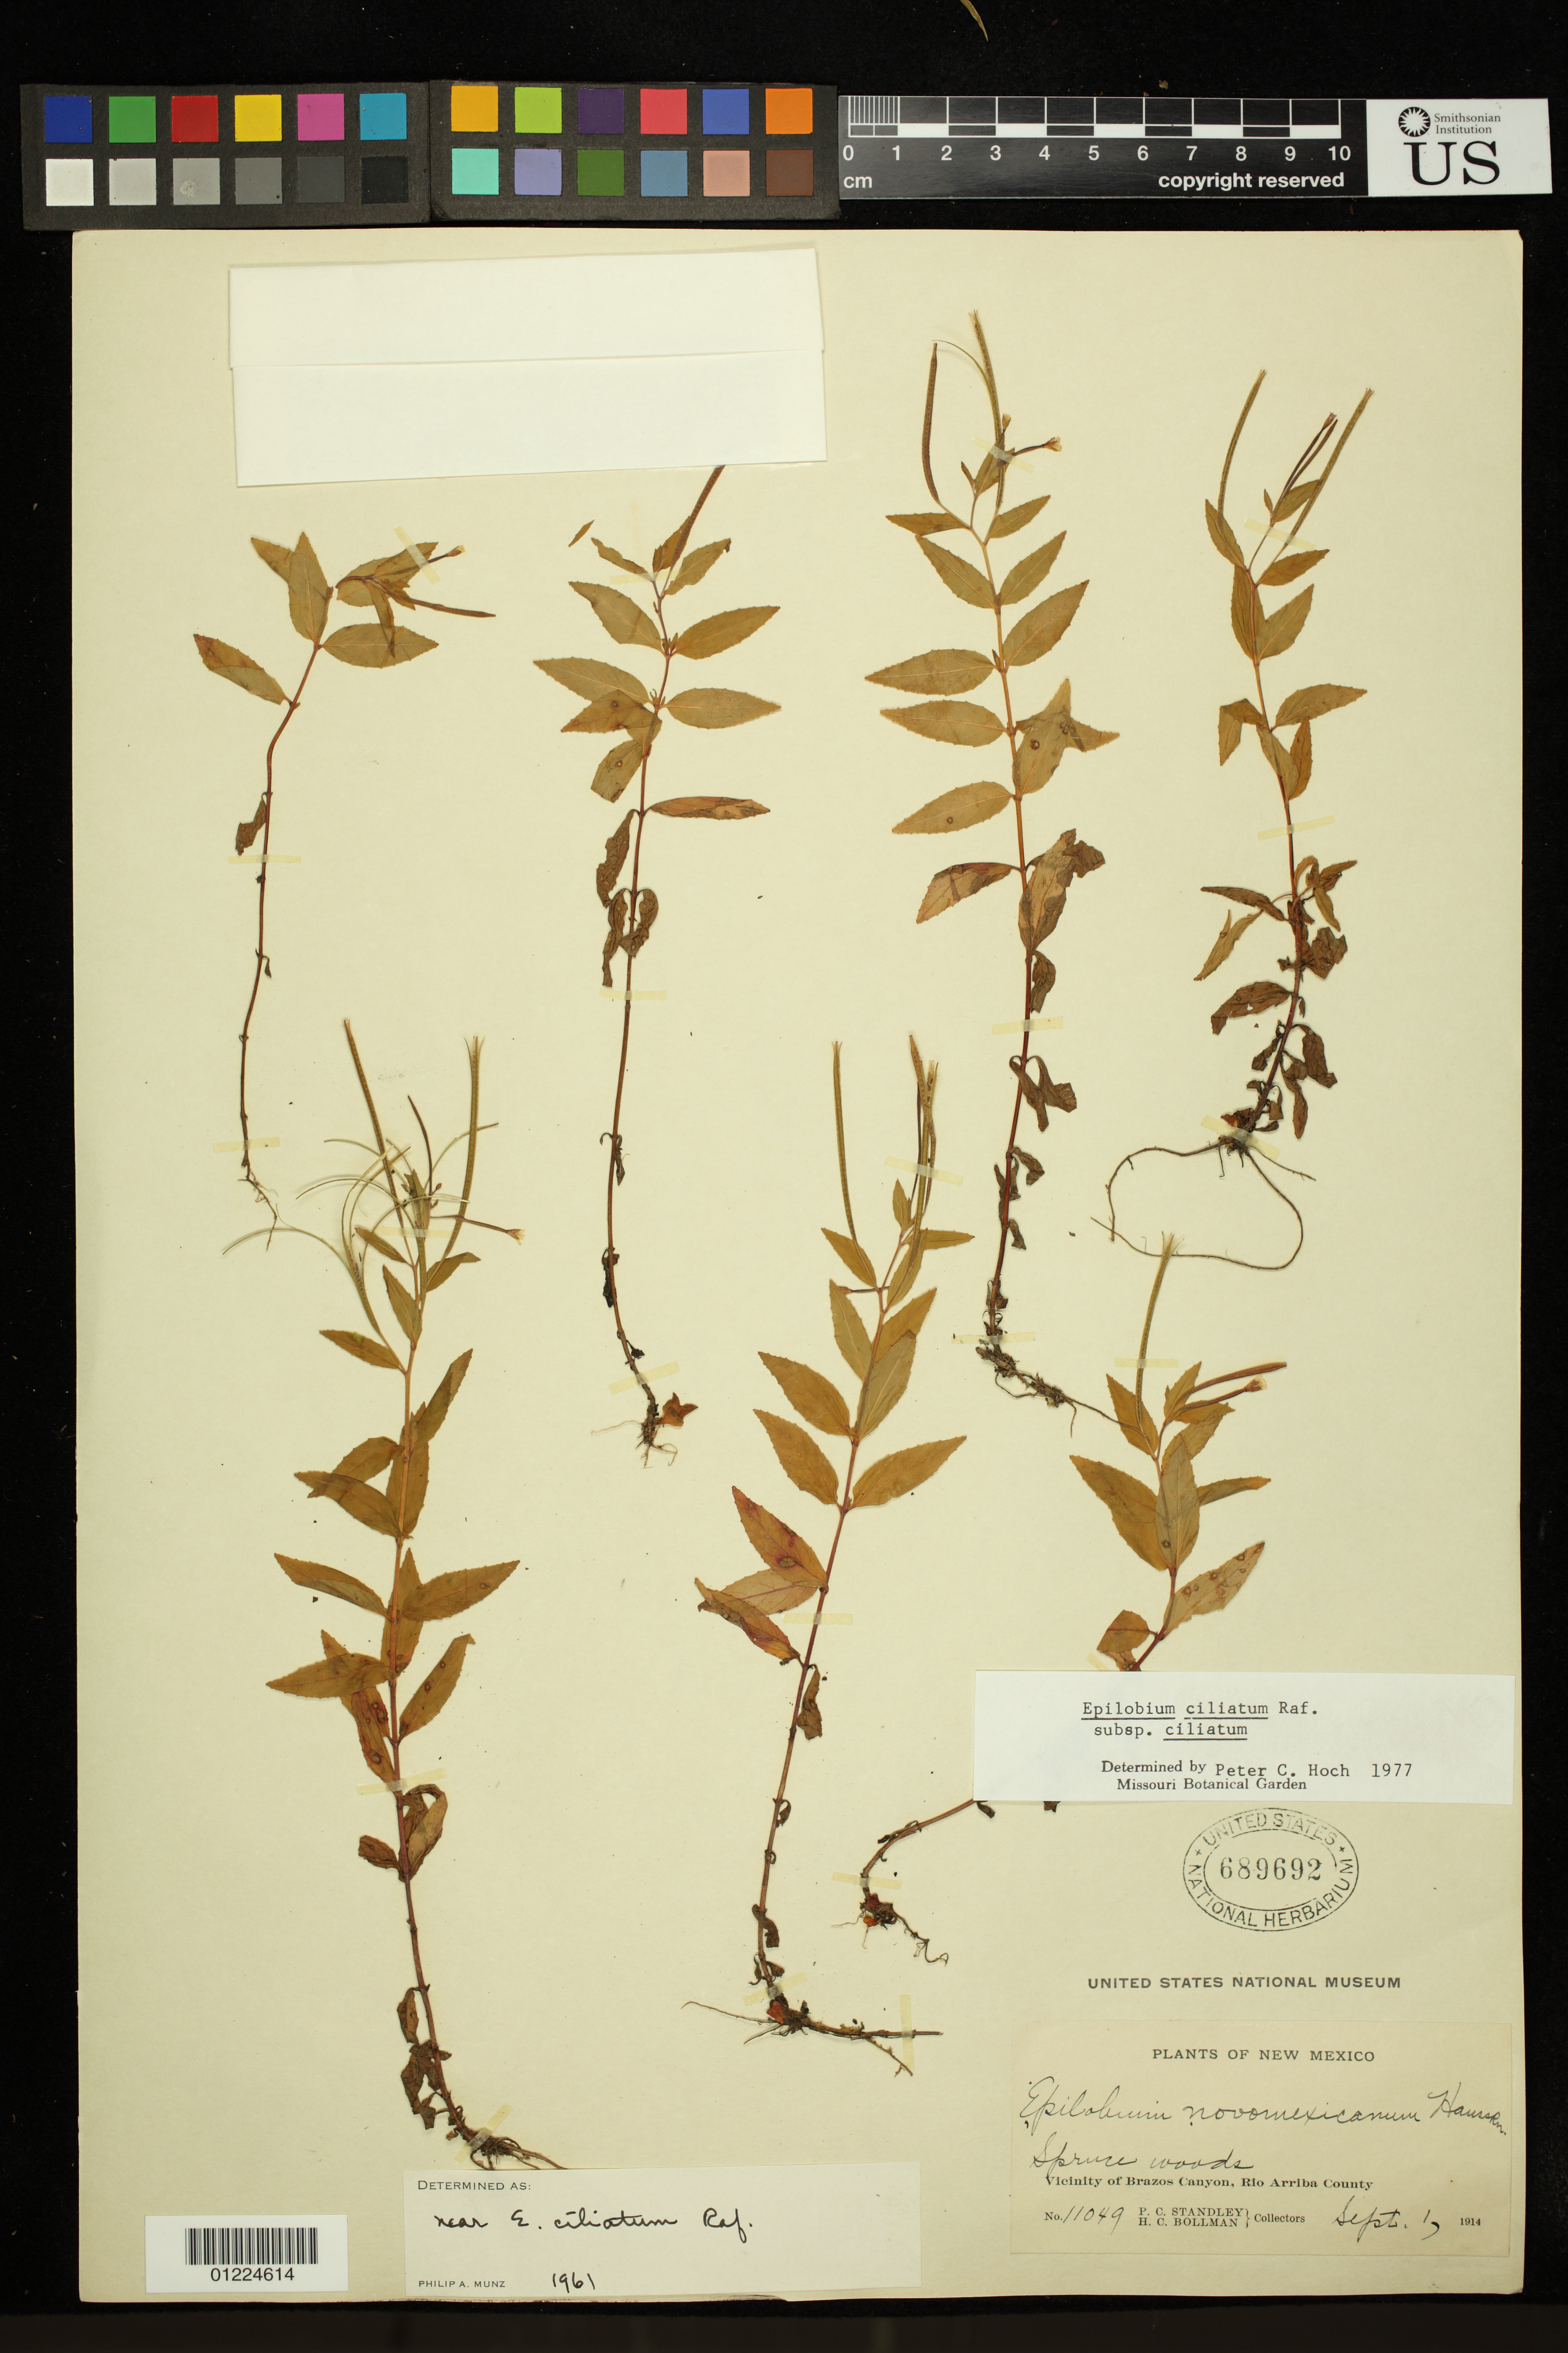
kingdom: Plantae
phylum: Tracheophyta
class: Magnoliopsida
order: Myrtales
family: Onagraceae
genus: Epilobium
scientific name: Epilobium ciliatum subsp. ciliatum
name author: Raf.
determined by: Hoch, P. C.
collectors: P. C. Standley & H. C. Bollman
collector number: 11049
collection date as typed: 01 Sep 1914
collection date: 1914-09-01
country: United States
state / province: New Mexico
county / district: Arriba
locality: Vicinity of Brazos Canyon.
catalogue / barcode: US 689692